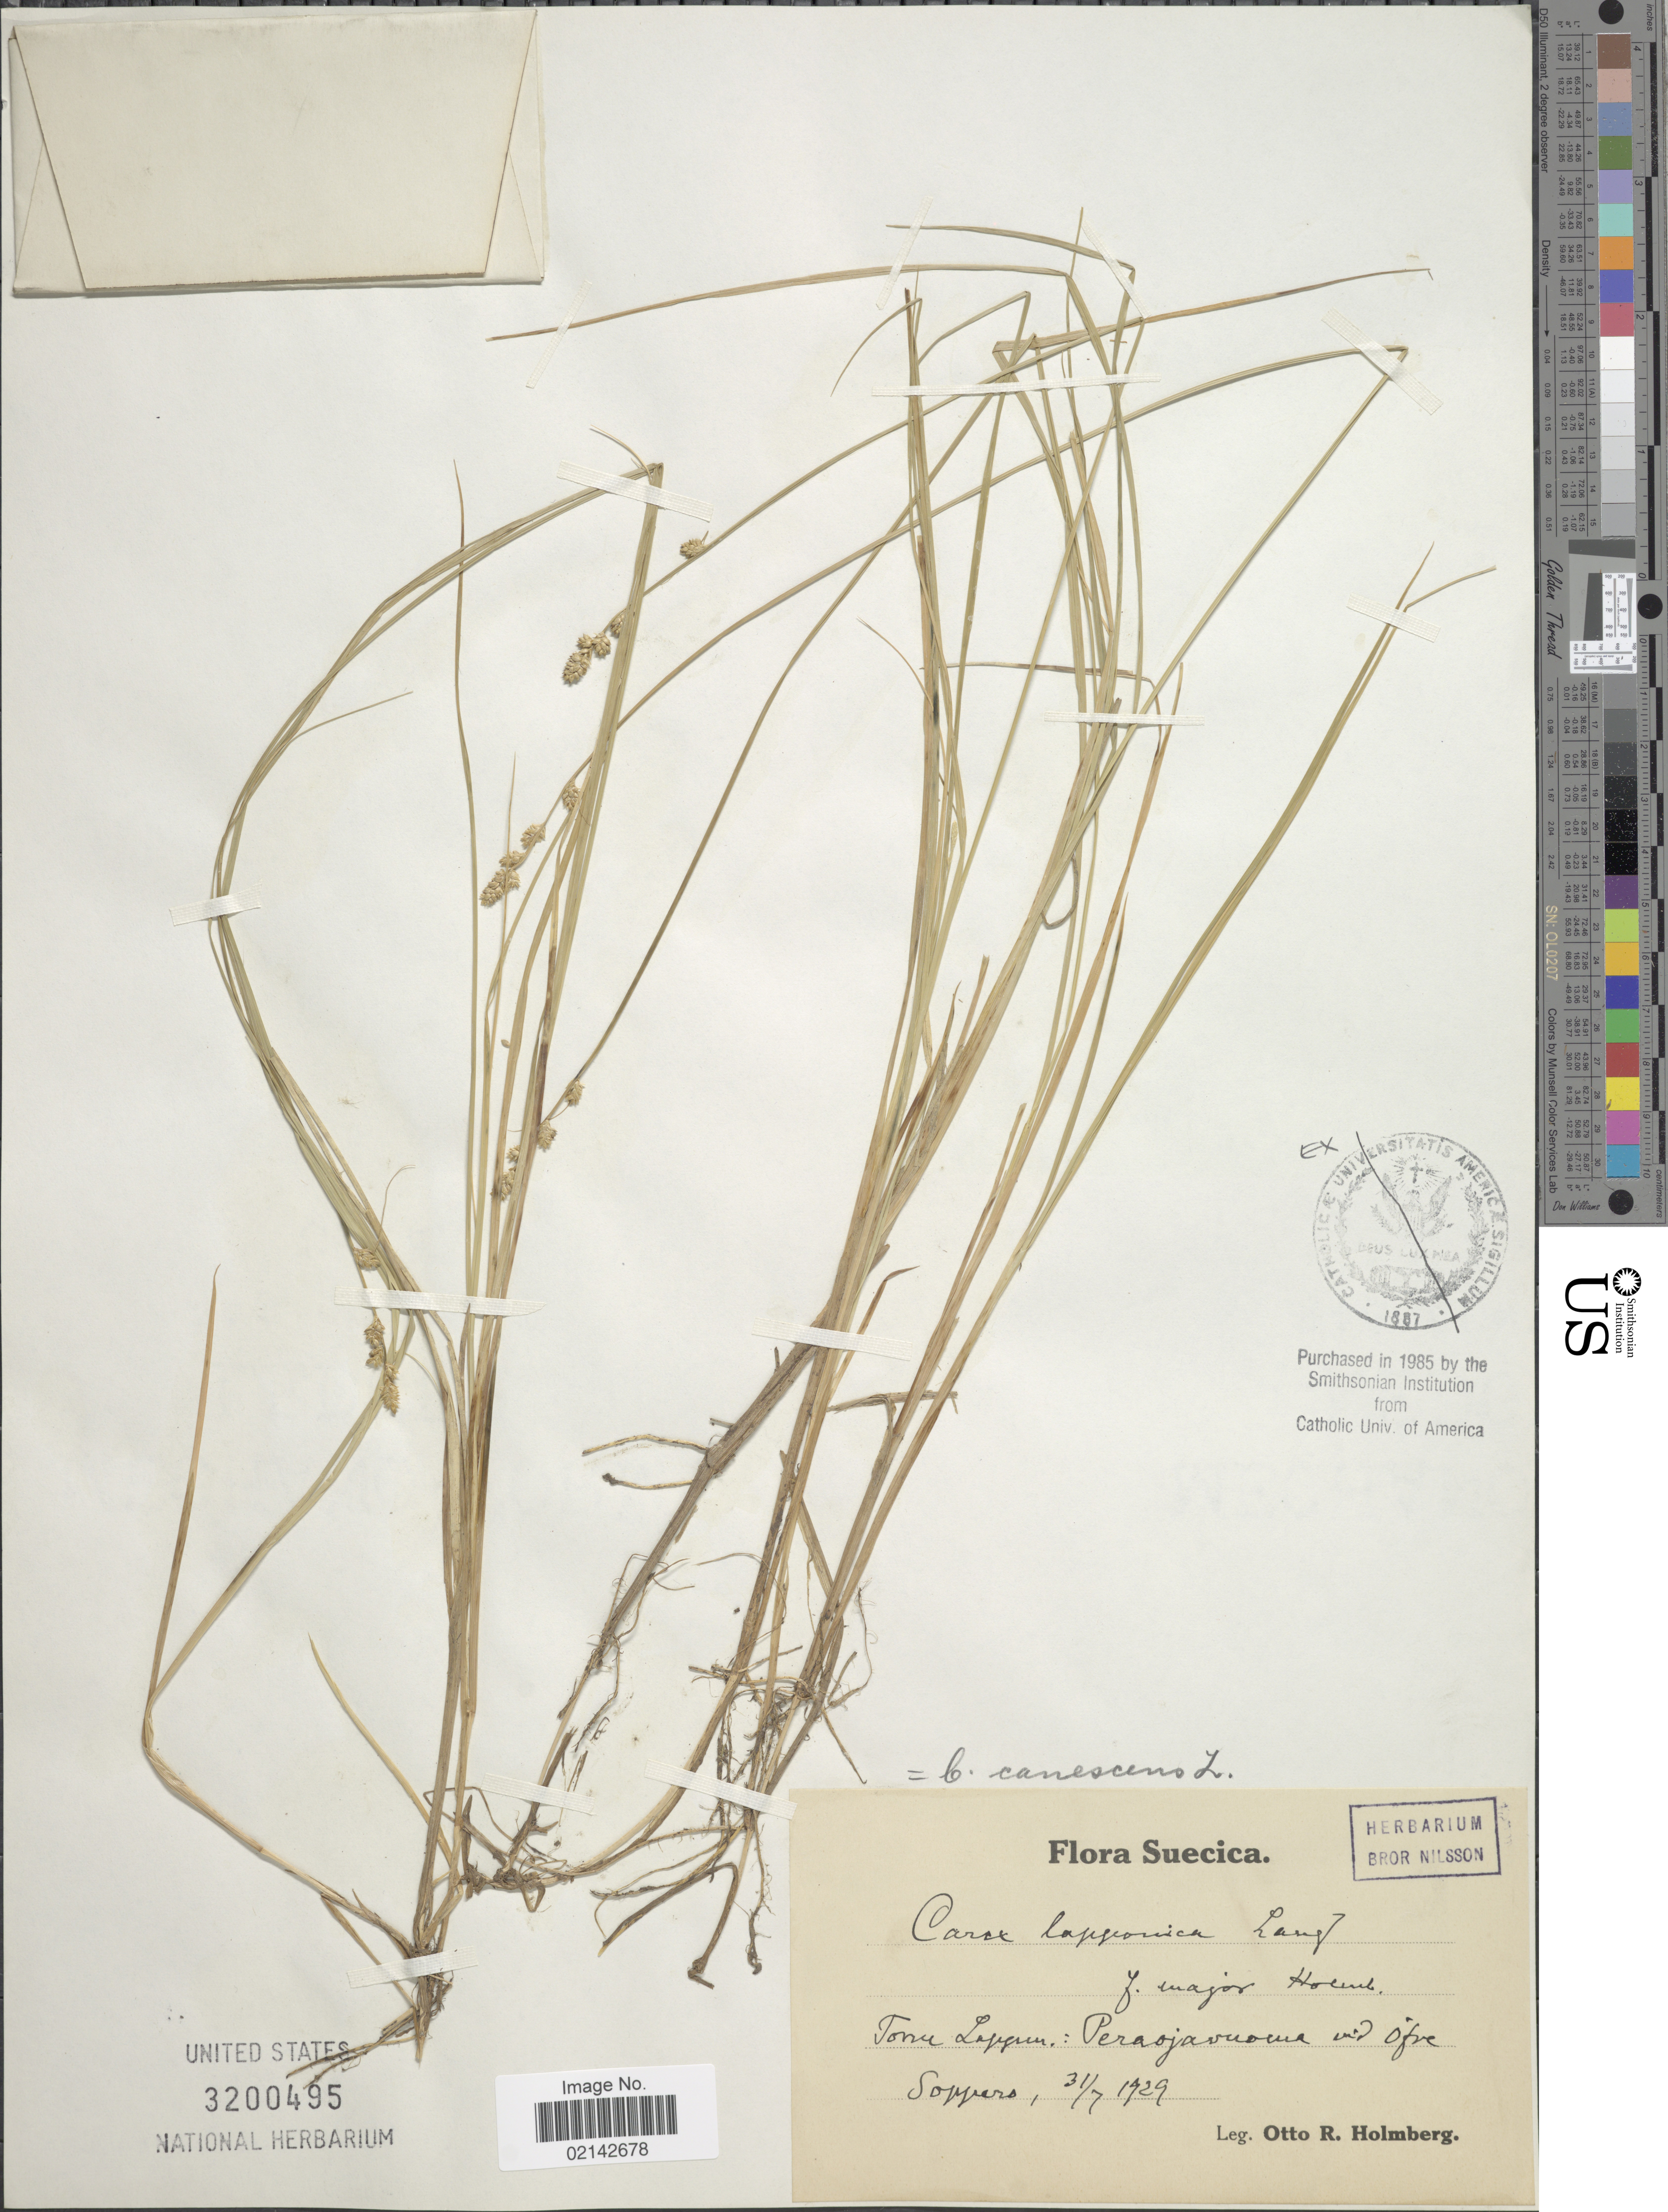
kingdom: Plantae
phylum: Tracheophyta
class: Liliopsida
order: Poales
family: Cyperaceae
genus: Carex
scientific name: Carex canescens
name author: L.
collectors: O. Holmberg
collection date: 1929-07-31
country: Sweden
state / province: Norrbotten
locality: Suecica, Torne Lappm.: Peräjävuoma vid Ofre Soppero.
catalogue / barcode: US 3200495